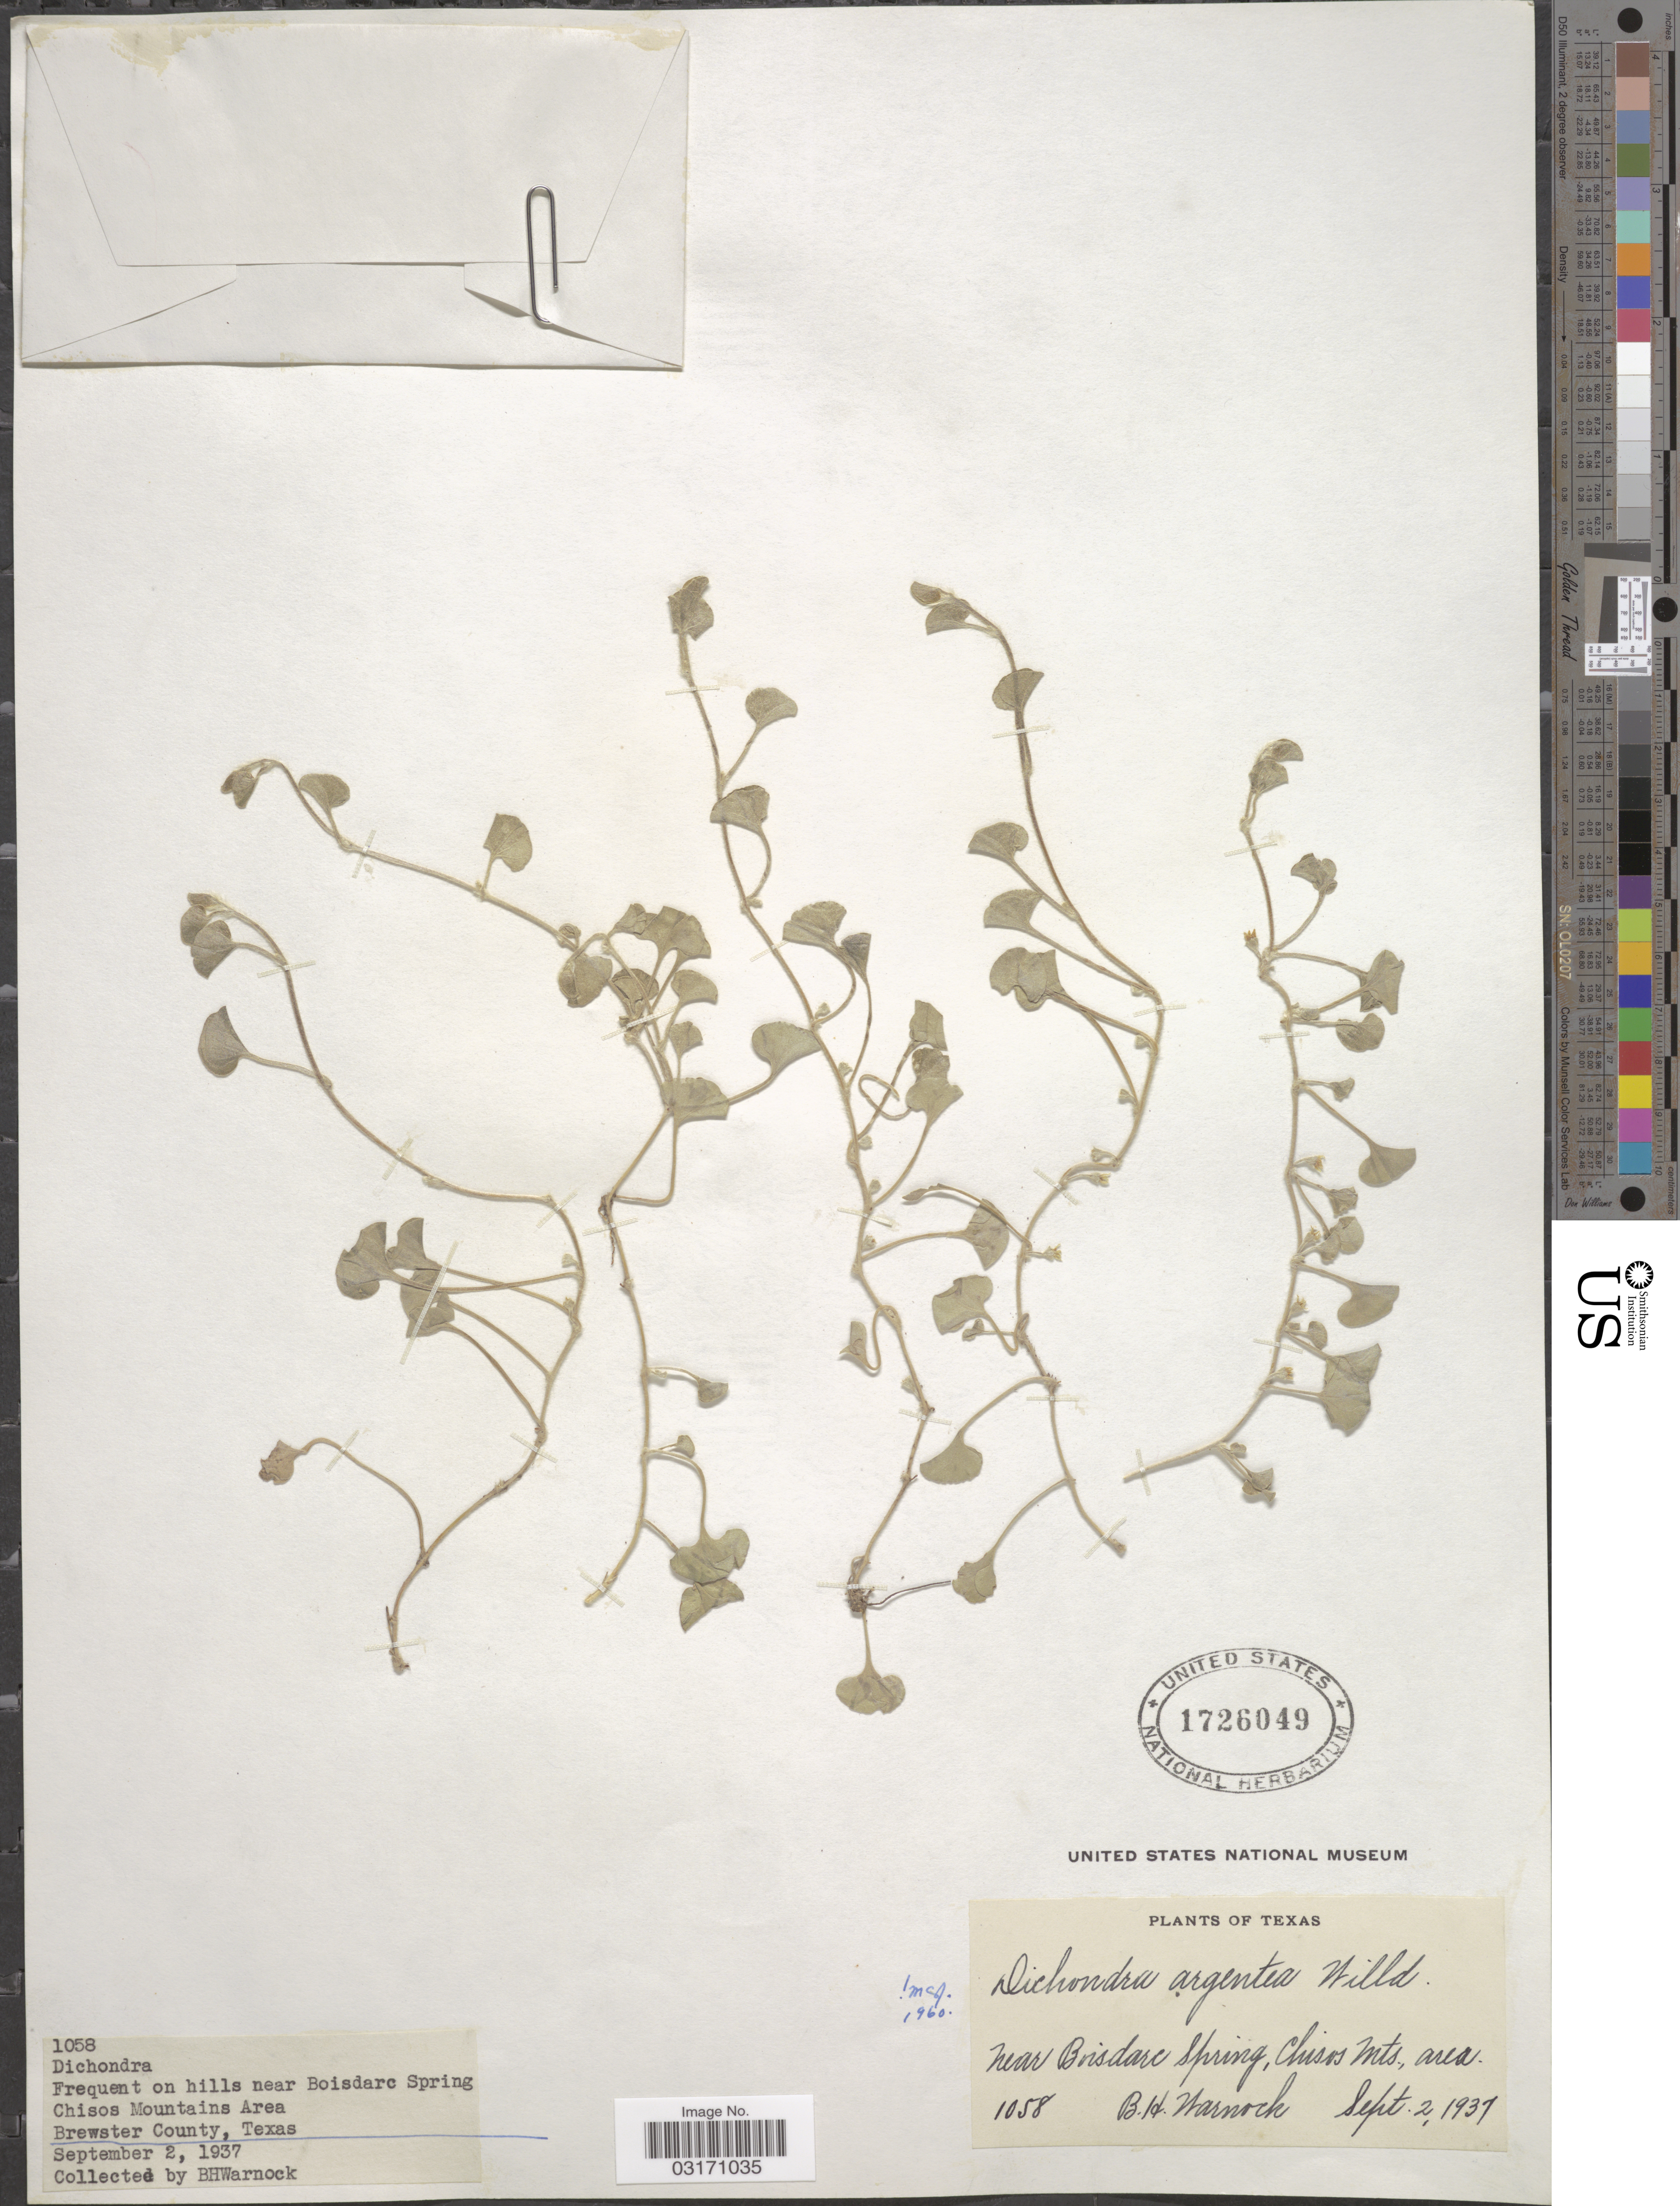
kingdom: Plantae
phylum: Tracheophyta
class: Magnoliopsida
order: Solanales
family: Convolvulaceae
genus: Dichondra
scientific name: Dichondra argentea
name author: Humb. & Bonpl. ex Willd.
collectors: B. H. Warnock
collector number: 1058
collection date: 1937-09-02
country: United States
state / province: Texas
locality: On hills near Boisdarc Spring. Chisos Mountains Area. Brewster County.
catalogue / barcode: US 1726049